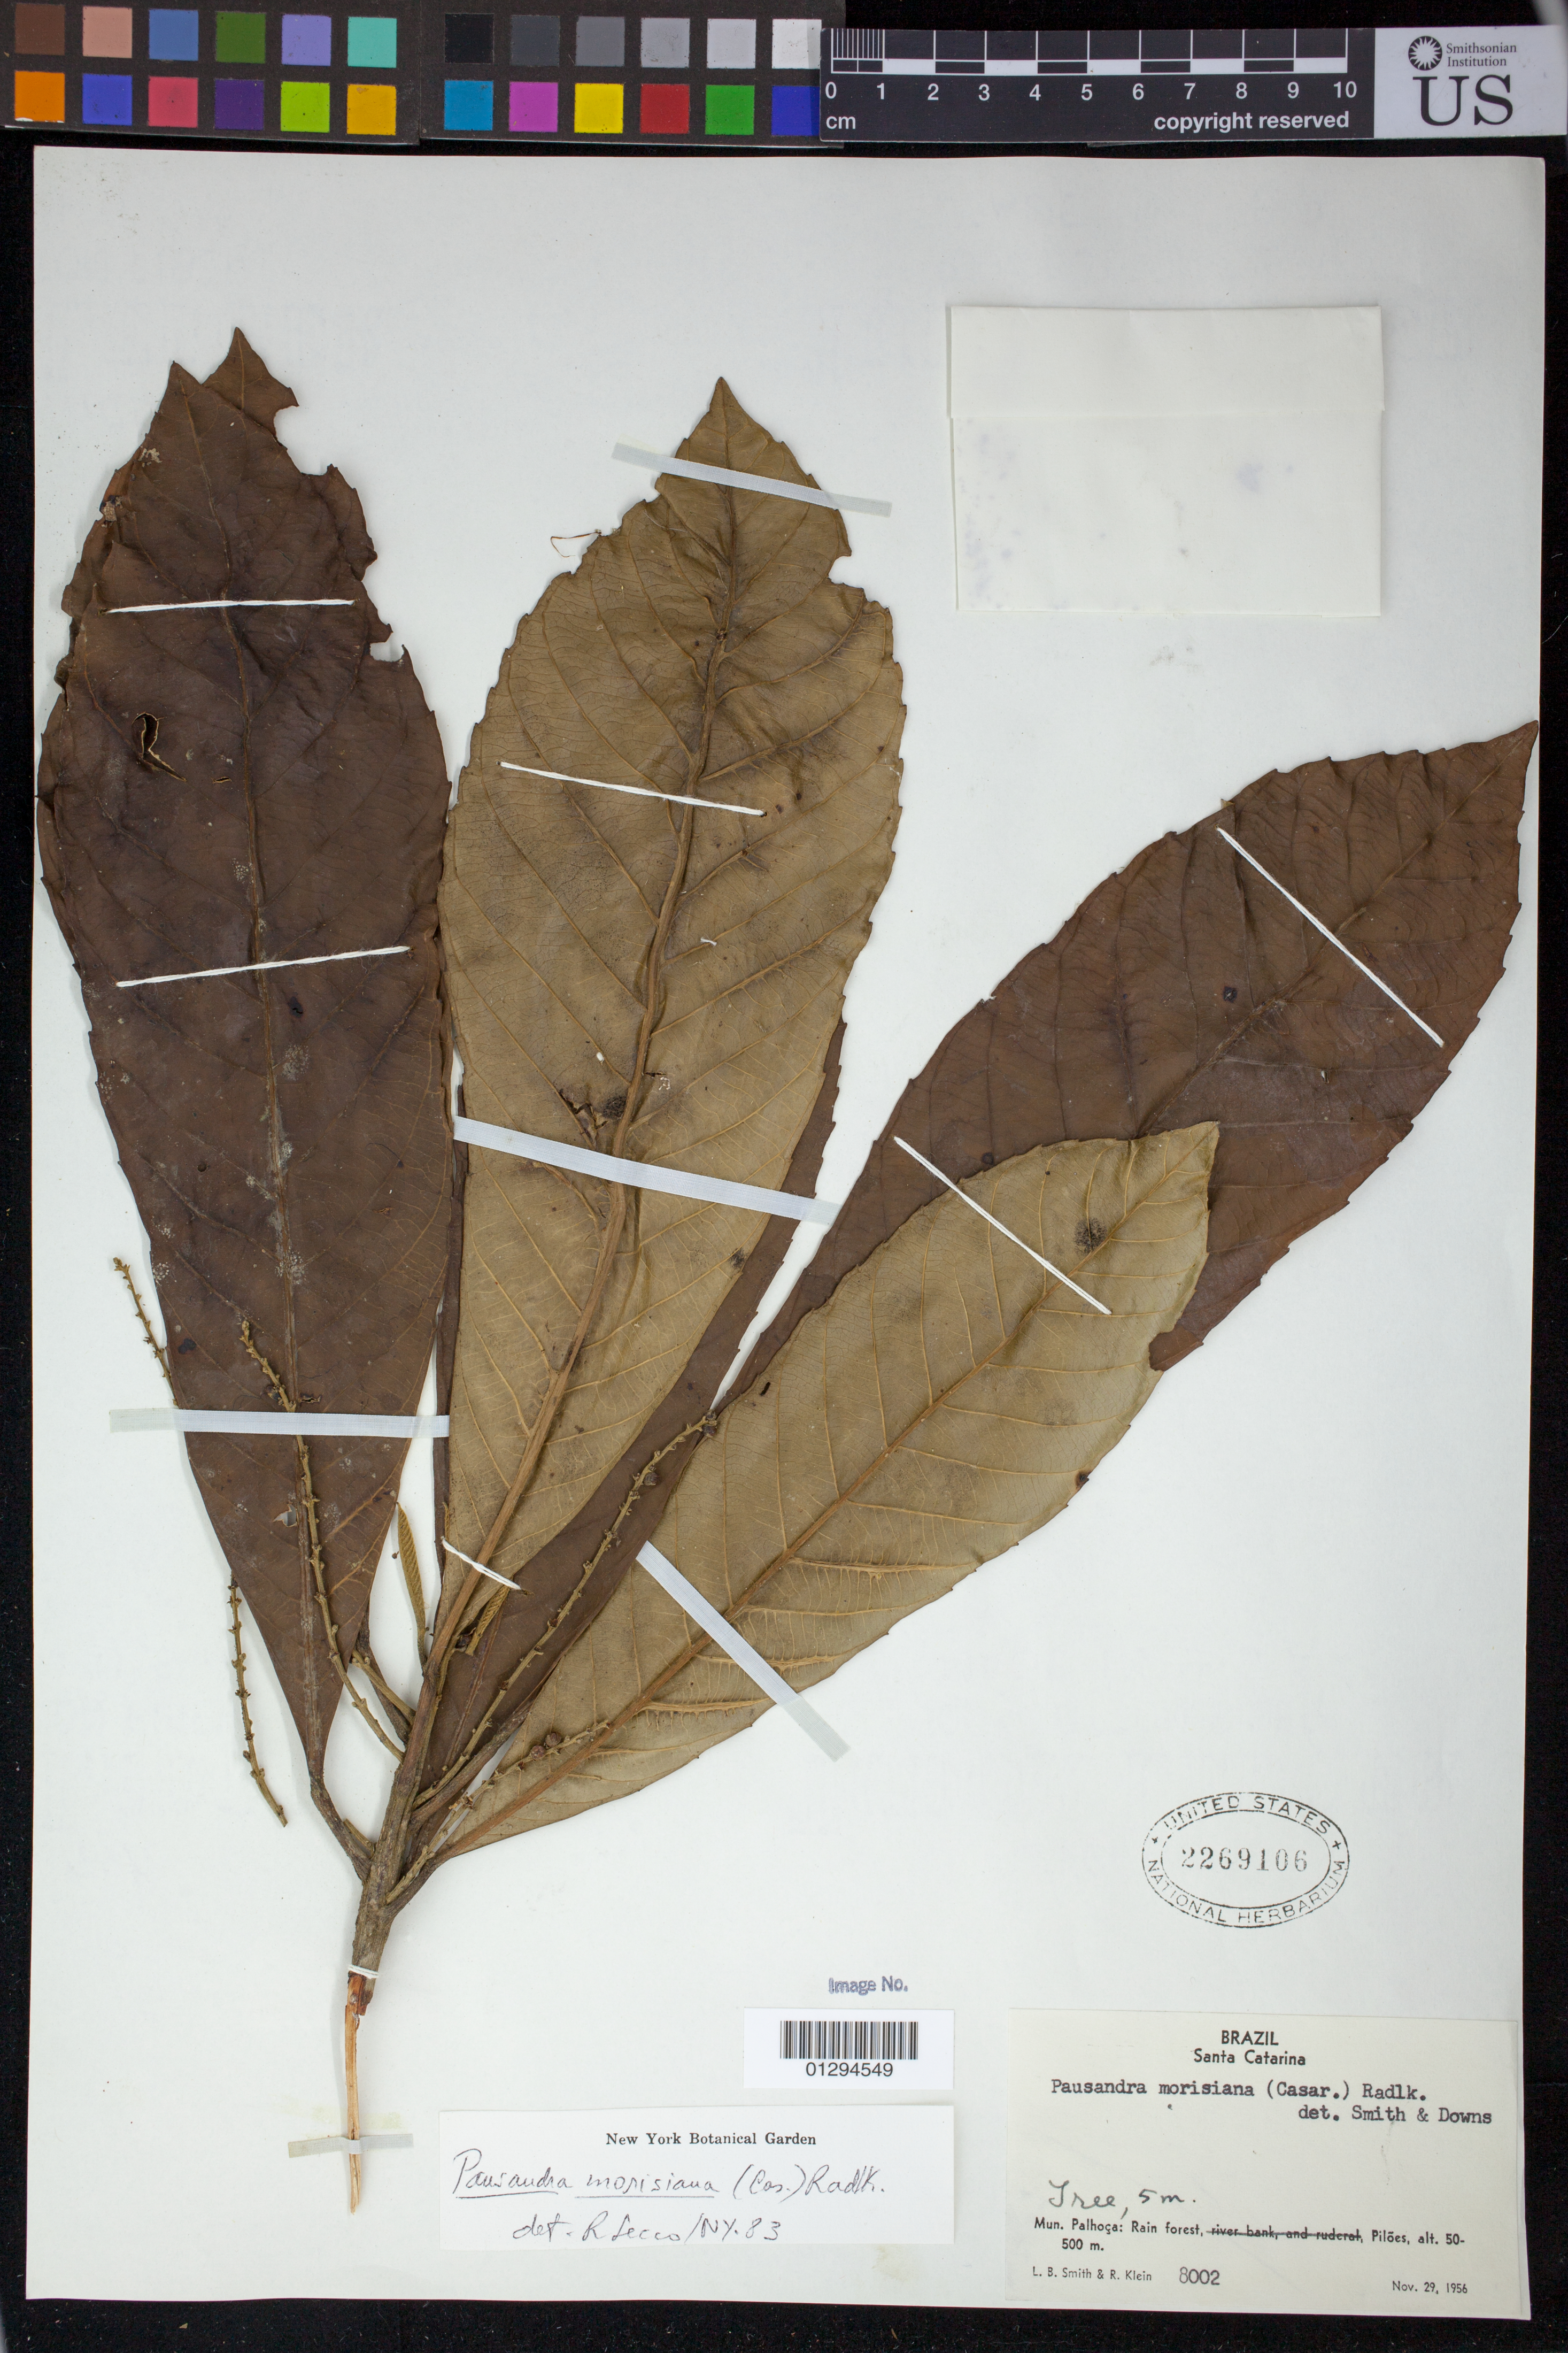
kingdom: Plantae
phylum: Tracheophyta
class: Magnoliopsida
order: Malpighiales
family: Euphorbiaceae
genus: Pausandra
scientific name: Pausandra morisiana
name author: (Casar.) Radlk.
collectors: L. Smith & R. M. Klein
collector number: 8002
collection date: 1956-11-29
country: Brazil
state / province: Santa Catarina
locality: Mun. Palhoca; Rain forest, Piloes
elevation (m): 50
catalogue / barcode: US 2269106